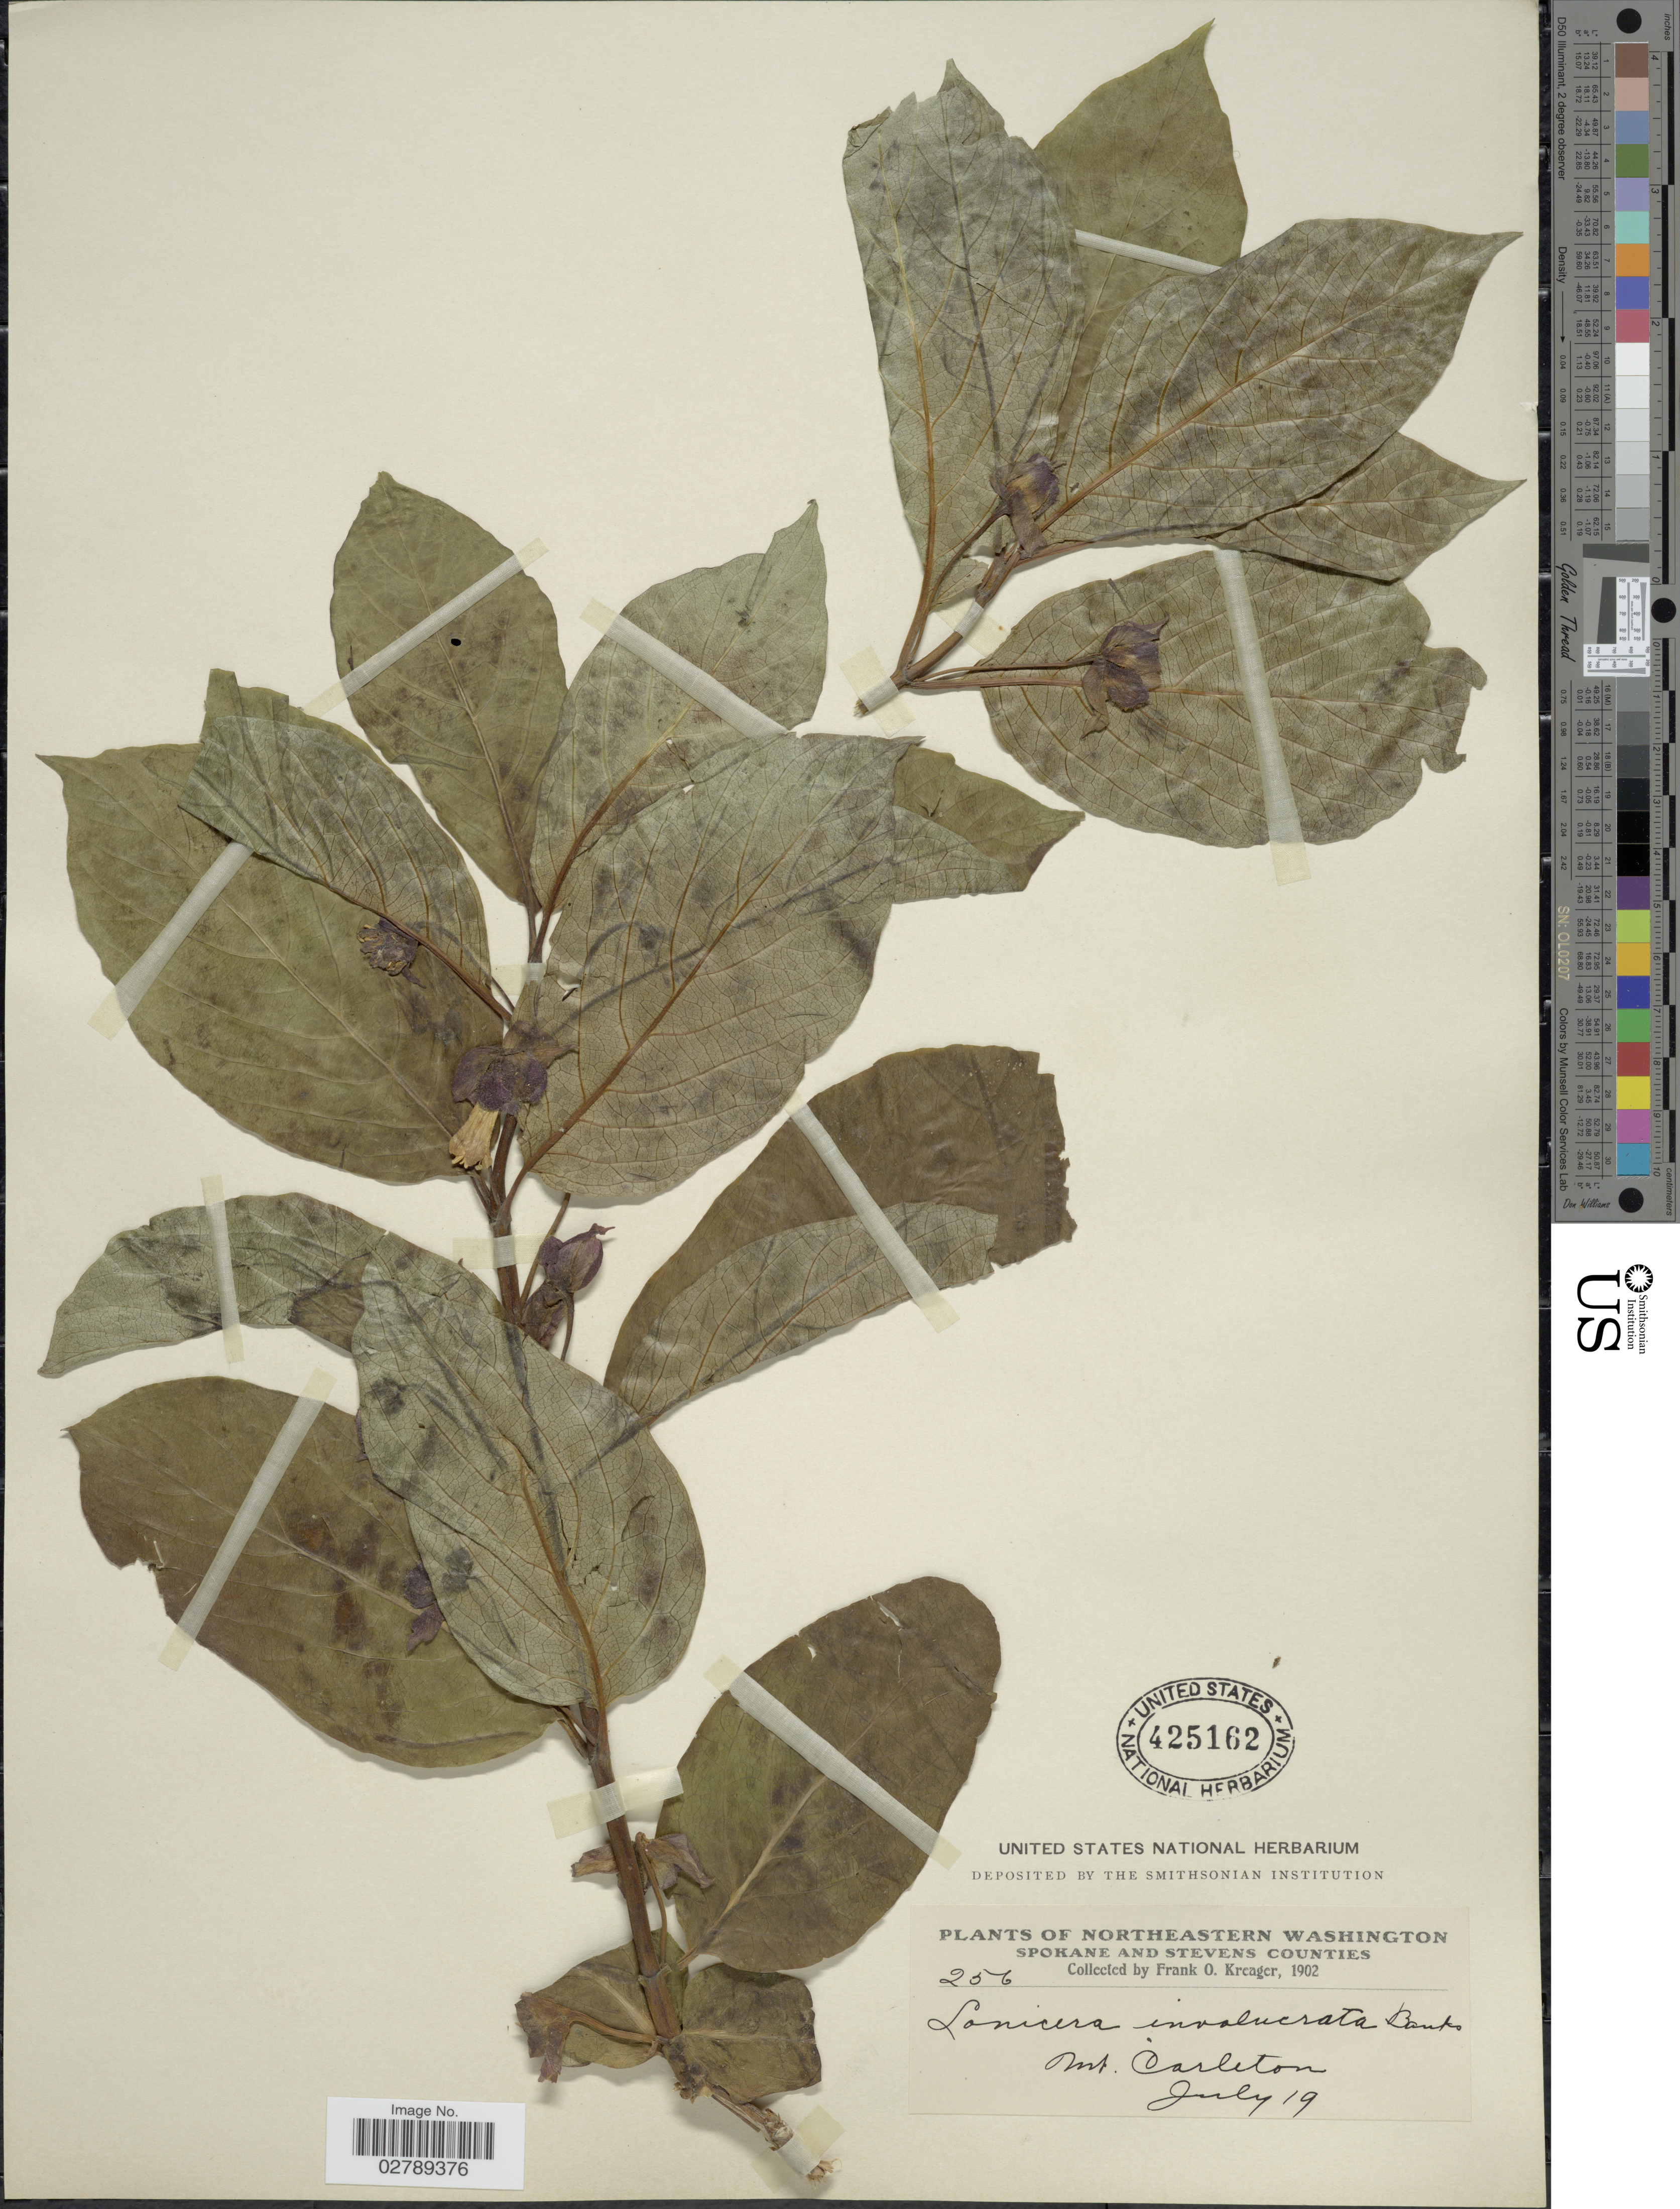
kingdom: Plantae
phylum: Tracheophyta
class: Magnoliopsida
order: Dipsacales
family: Caprifoliaceae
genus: Lonicera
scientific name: Lonicera involucrata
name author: (Richardson) Banks ex Spreng.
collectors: F. Kreager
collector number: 256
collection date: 1902-07-19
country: United States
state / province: Washington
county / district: Spokane / Stevens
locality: Northeastern Washington. Spokane and Stevens Counties. Mt. Carleton.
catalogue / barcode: US 425162